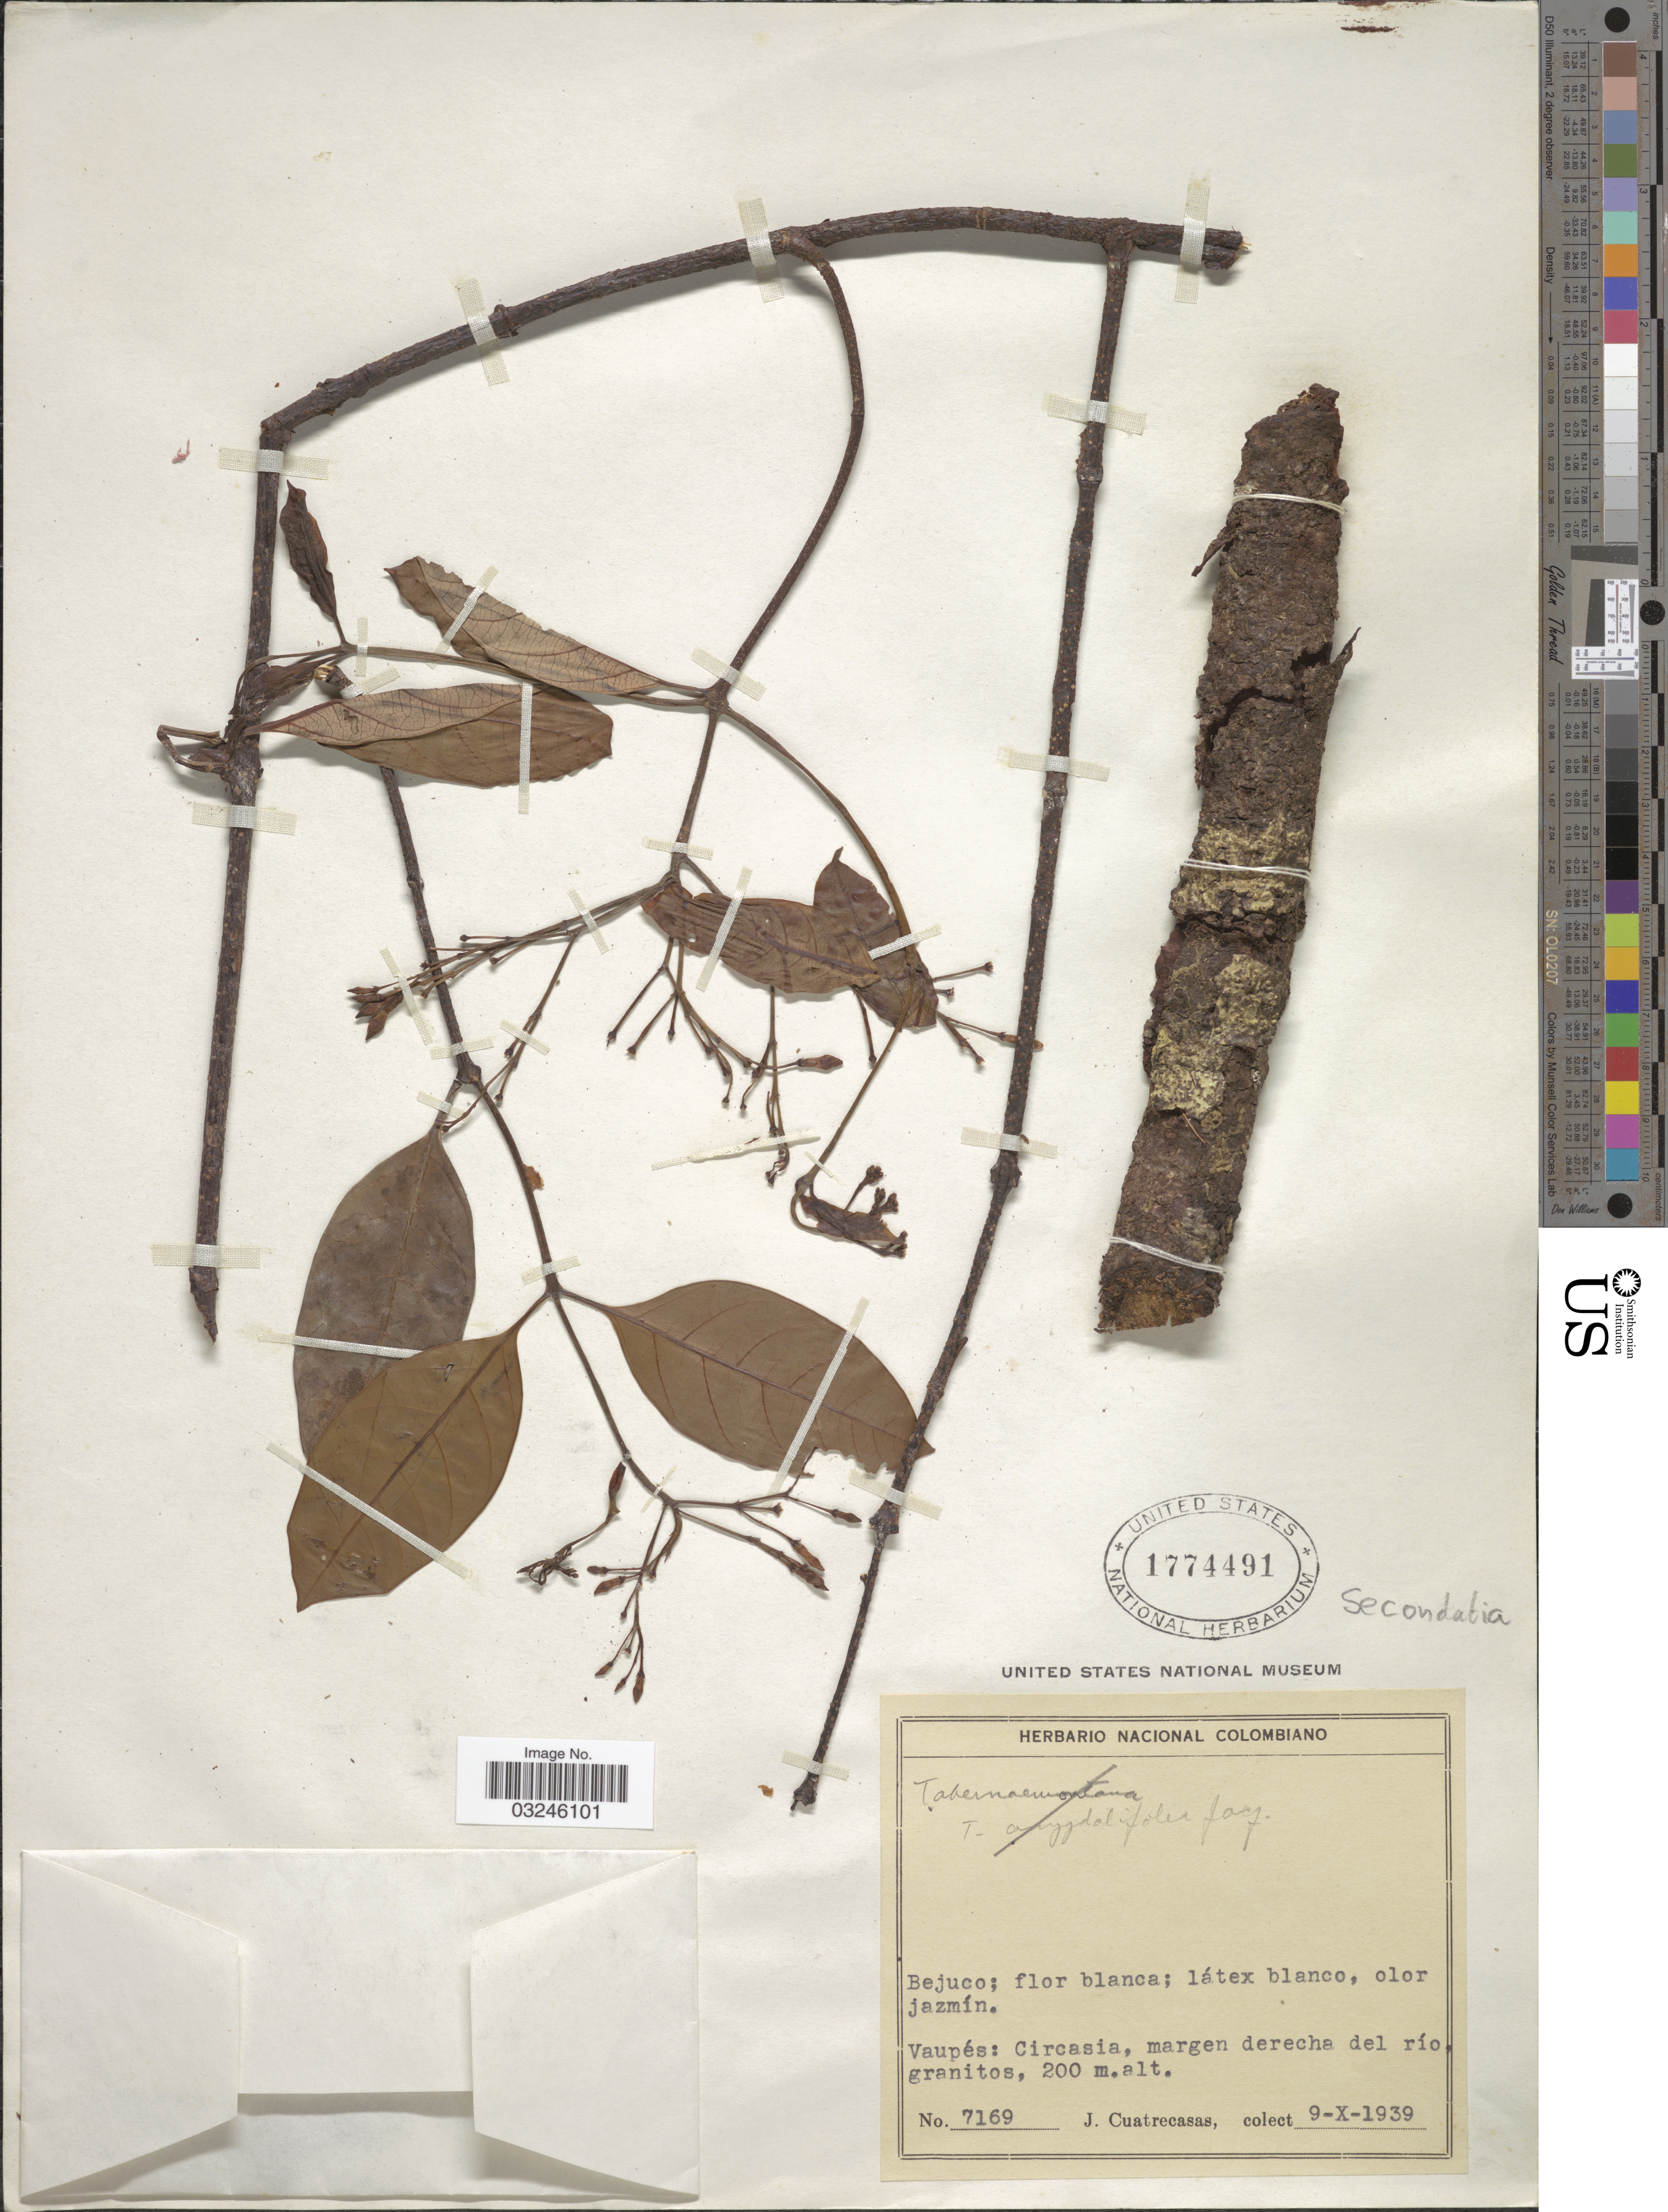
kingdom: Plantae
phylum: Tracheophyta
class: Magnoliopsida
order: Gentianales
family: Apocynaceae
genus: Secondatia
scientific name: Secondatia sp.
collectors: J. Cuatrecasas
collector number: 7169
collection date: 1939-10-09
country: Colombia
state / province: Vaupés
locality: Circasia, margen derecha del río granitos.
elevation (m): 200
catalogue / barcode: US 1774491